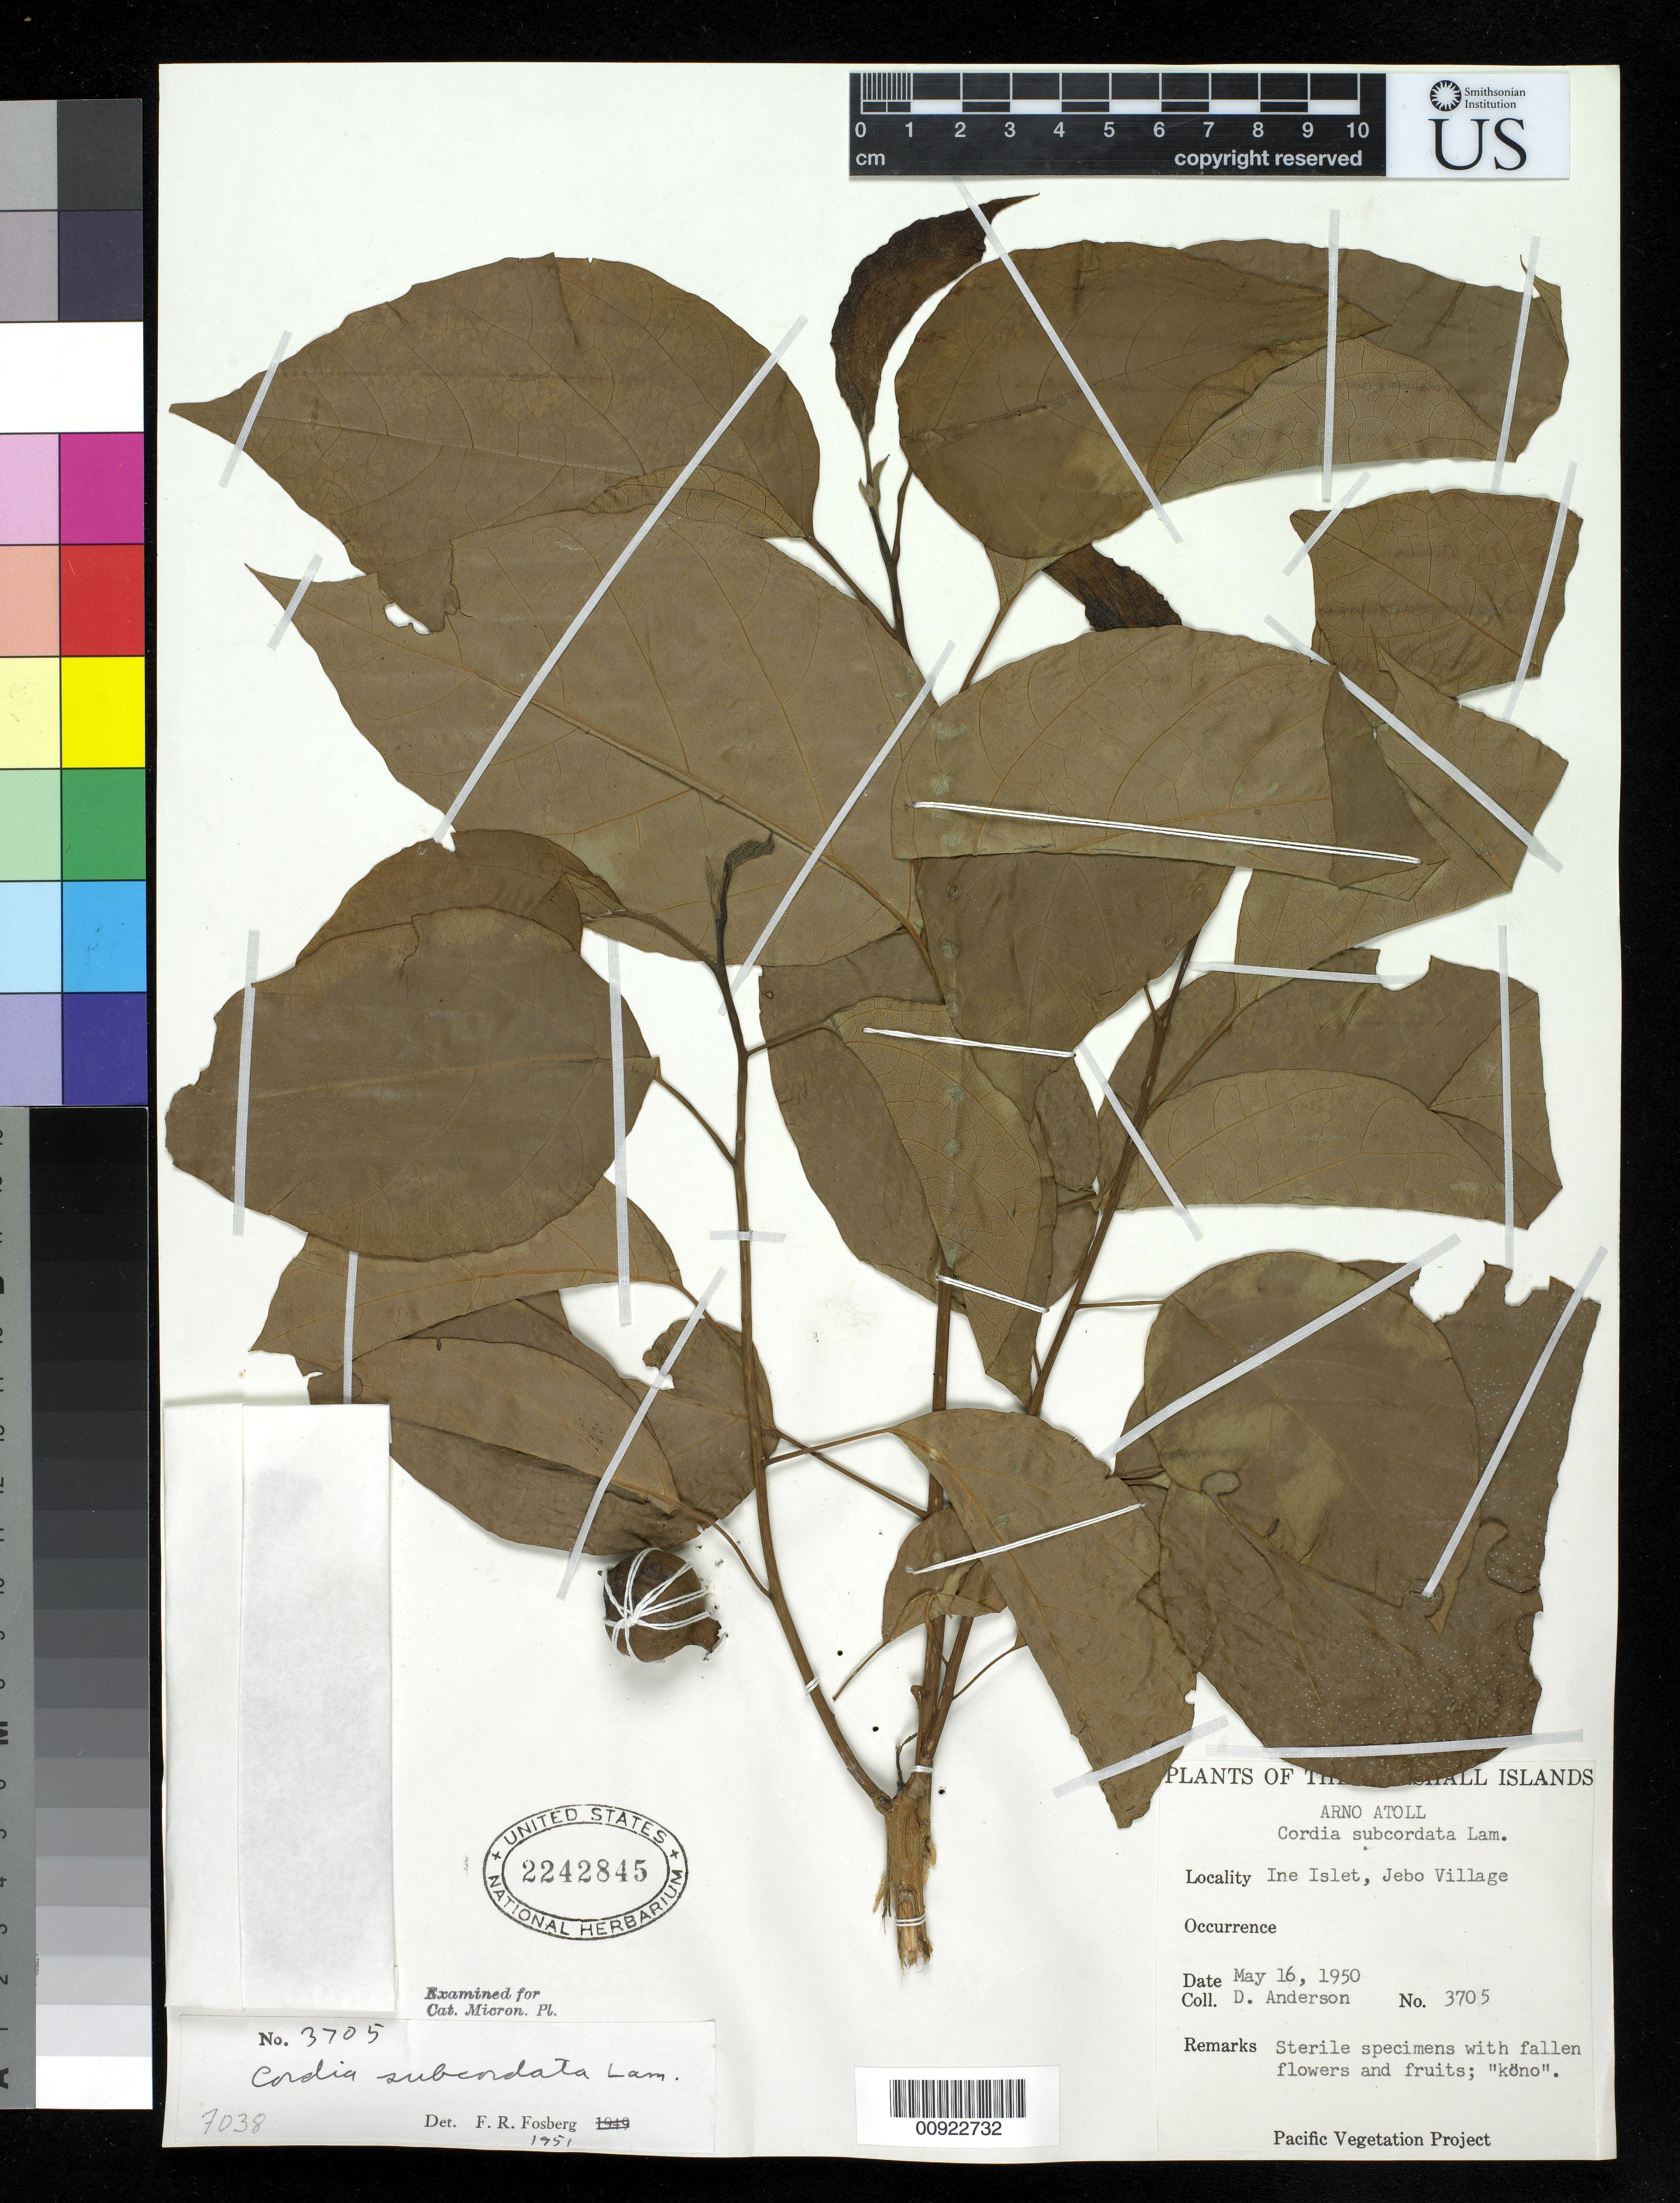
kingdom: Plantae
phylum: Tracheophyta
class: Magnoliopsida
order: Boraginales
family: Cordiaceae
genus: Cordia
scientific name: Cordia subcordata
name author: Lam.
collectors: D. Anderson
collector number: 3705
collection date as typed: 16 May 1950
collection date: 1950-05-16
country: Marshall Islands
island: Arno Atoll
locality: Arno Islet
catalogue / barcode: US 2242845